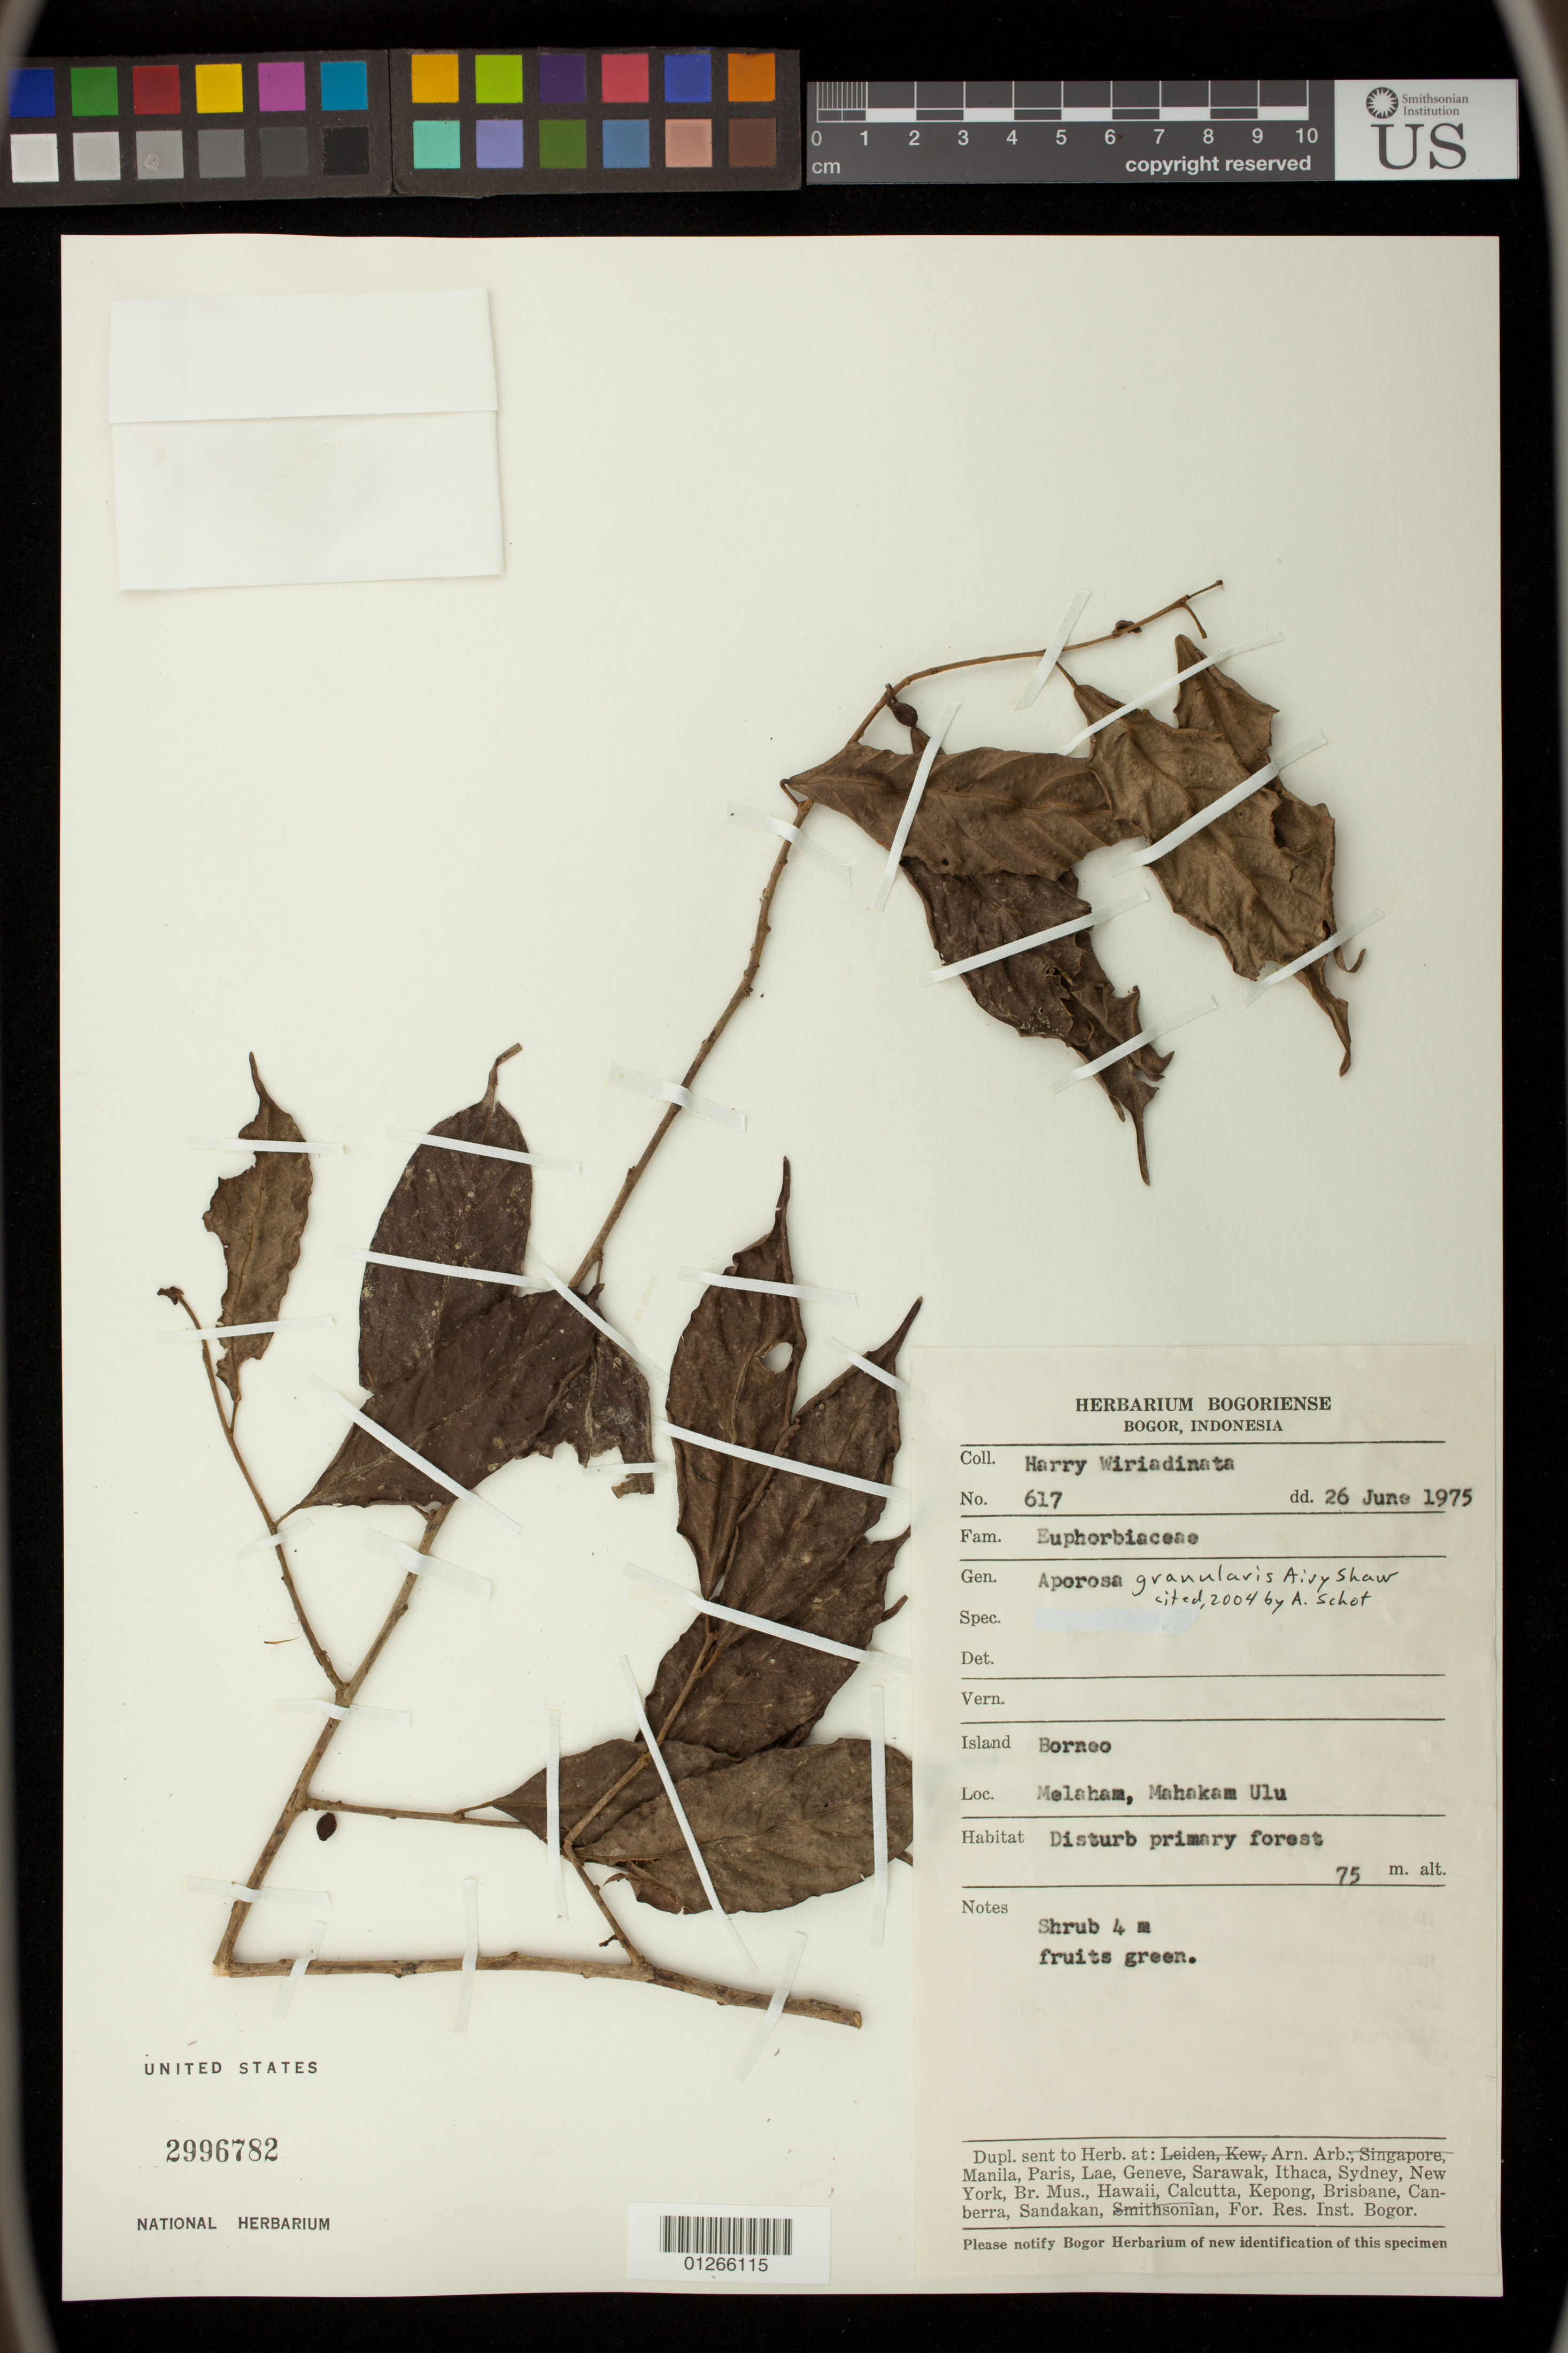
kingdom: Plantae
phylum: Tracheophyta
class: Magnoliopsida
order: Malpighiales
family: Phyllanthaceae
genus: Aporosa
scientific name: Aporosa granularis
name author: Airy Shaw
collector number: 617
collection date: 1975-06-26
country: Indonesia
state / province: Kalimantan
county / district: Kalimantan Timur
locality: Borneo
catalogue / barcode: US 2996782